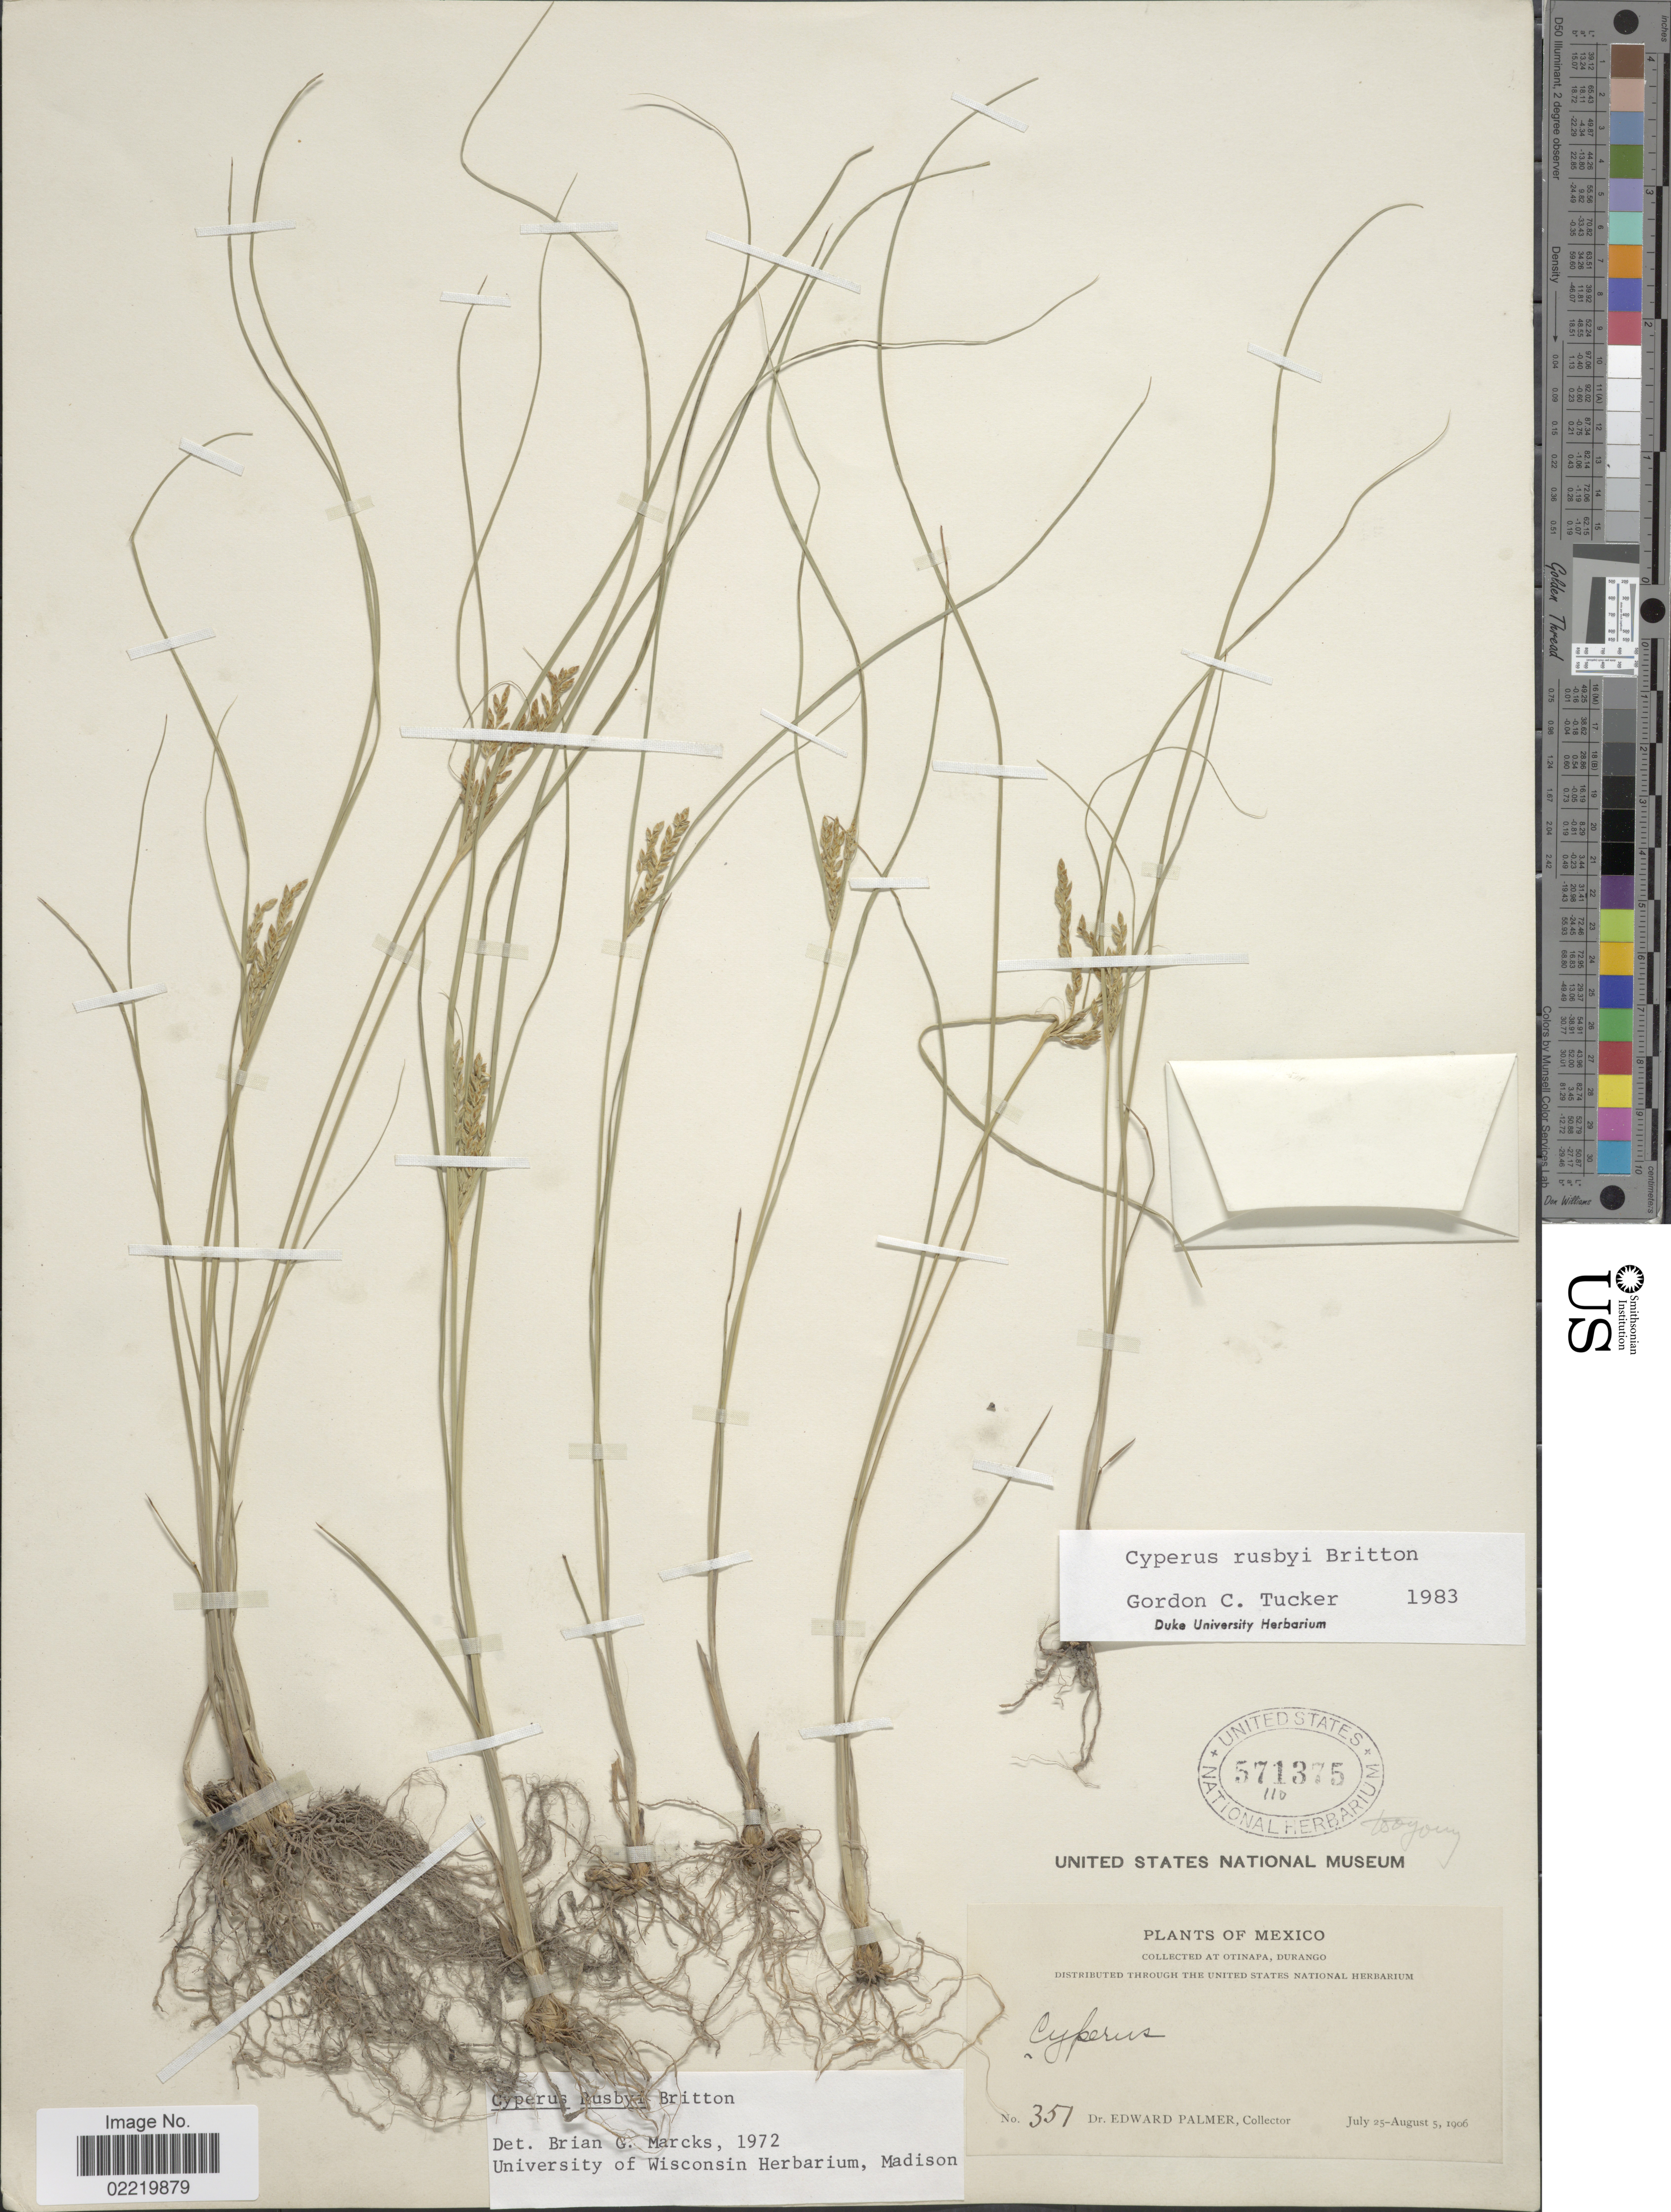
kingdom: Plantae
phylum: Tracheophyta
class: Liliopsida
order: Poales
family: Cyperaceae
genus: Cyperus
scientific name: Cyperus sphaerolepis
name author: Boeckeler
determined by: Strong, Mark T., (BOT), Smithsonian Institution - National Museum of Natural History (UNITED STATES)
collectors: E. Palmer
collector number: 351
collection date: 1906-07-25/1906-08-05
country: Mexico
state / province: Durango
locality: Otinapa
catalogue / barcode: US 571375